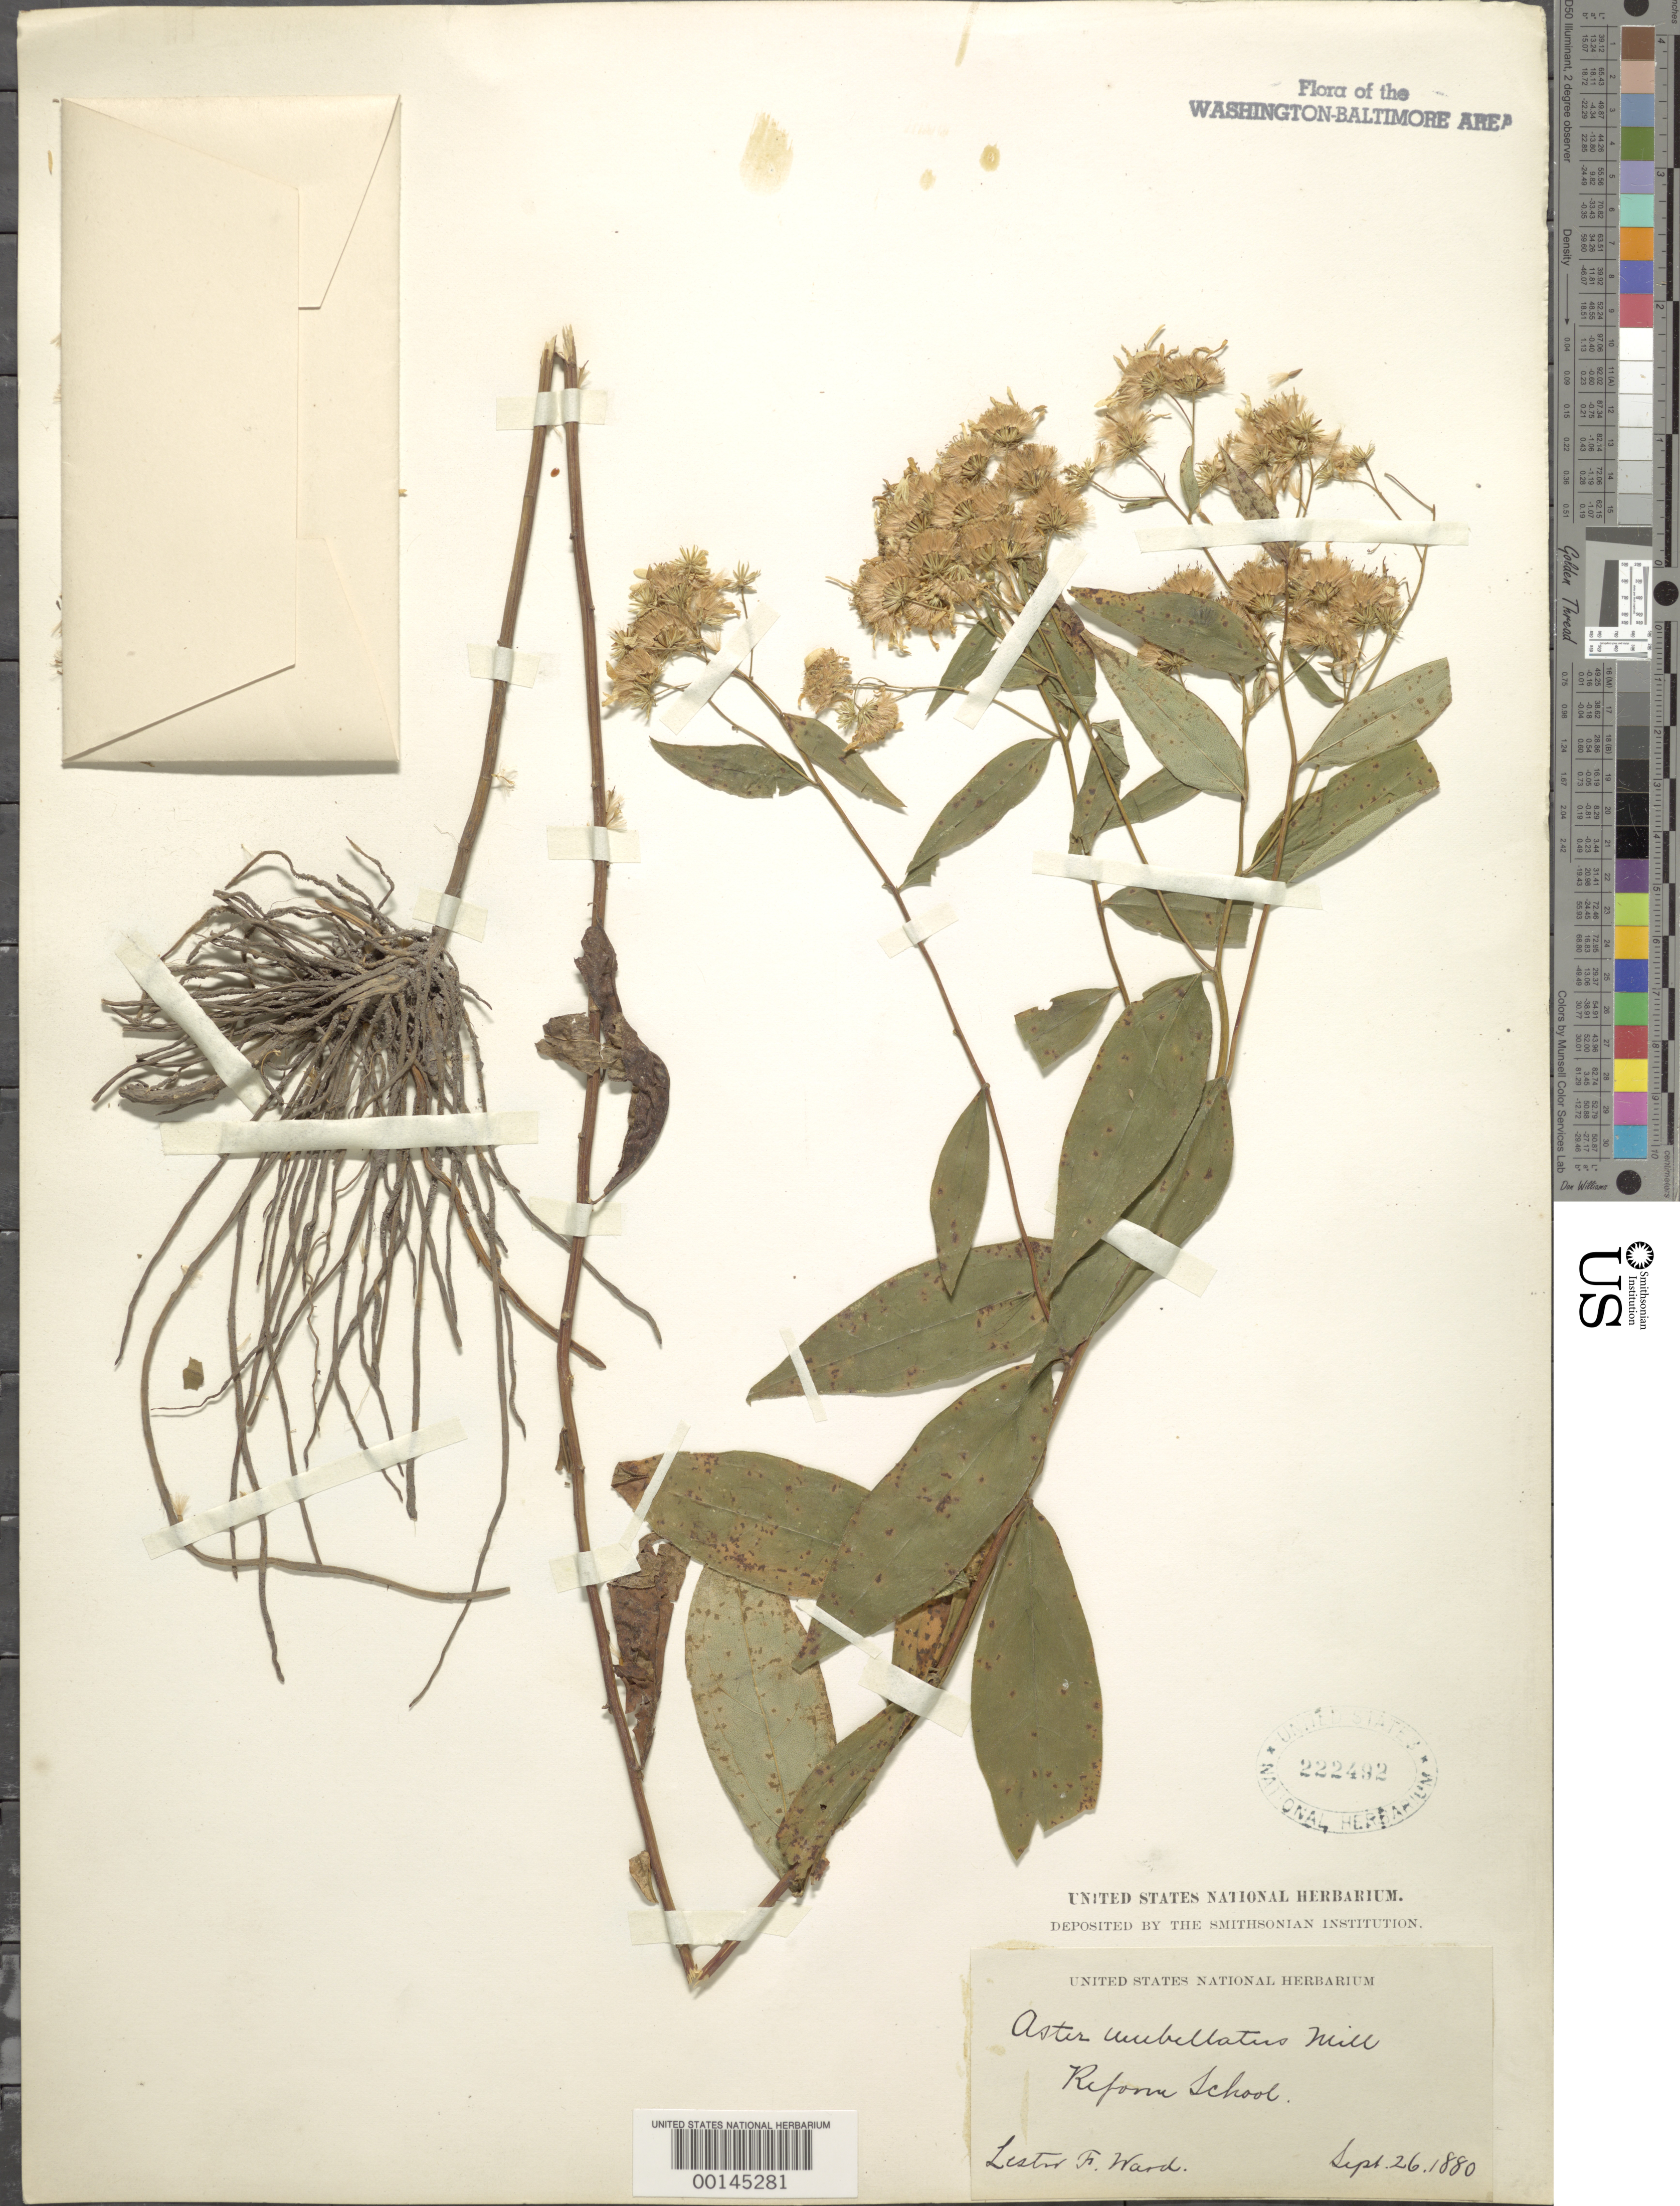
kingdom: Plantae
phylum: Tracheophyta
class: Magnoliopsida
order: Asterales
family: Asteraceae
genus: Doellingeria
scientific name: Doellingeria umbellata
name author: (Mill.) Nees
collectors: L. F. Ward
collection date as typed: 26 Sep 1880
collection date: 1880-09-26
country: United States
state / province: District of Columbia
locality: Reform School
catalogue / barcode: US 222492